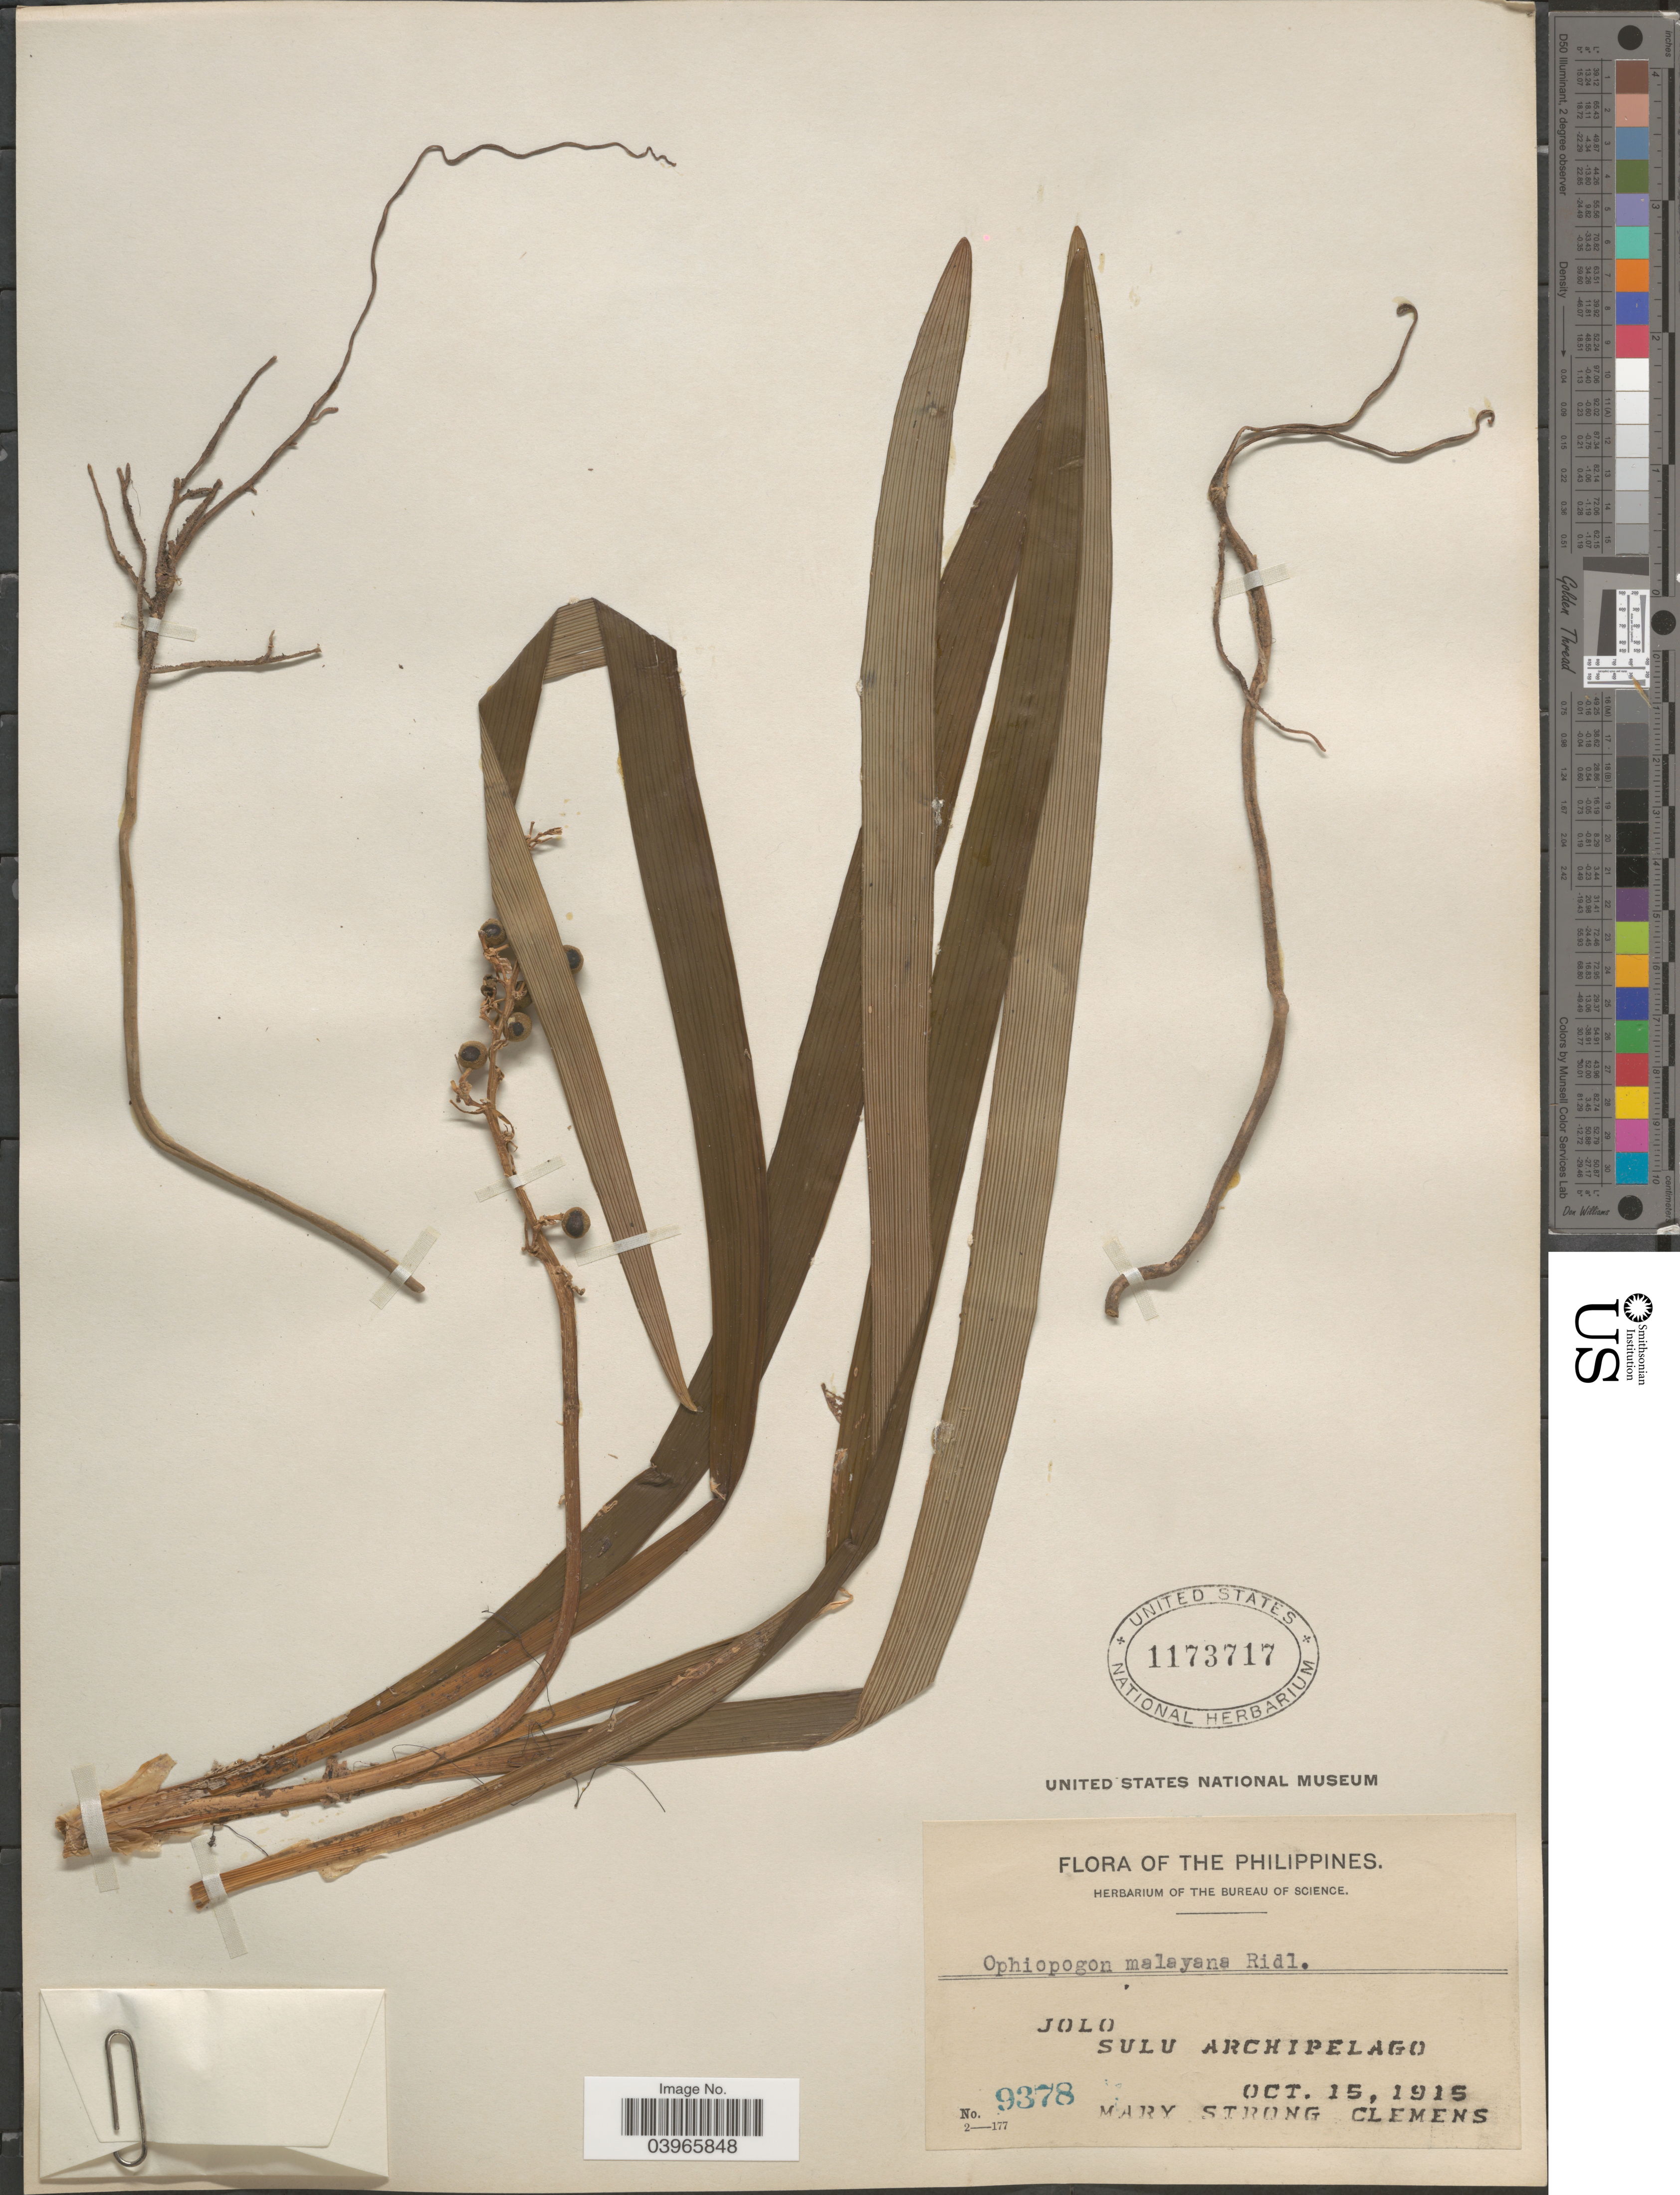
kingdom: Plantae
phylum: Tracheophyta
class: Liliopsida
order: Asparagales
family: Asparagaceae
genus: Ophiopogon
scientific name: Ophiopogon malayanus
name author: Ridl.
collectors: M. S. Clemens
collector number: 9378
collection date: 1915-10-15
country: Philippines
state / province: Muslim Mindanao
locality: Jolo. Sulu Archipelago.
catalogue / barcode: US 1173717